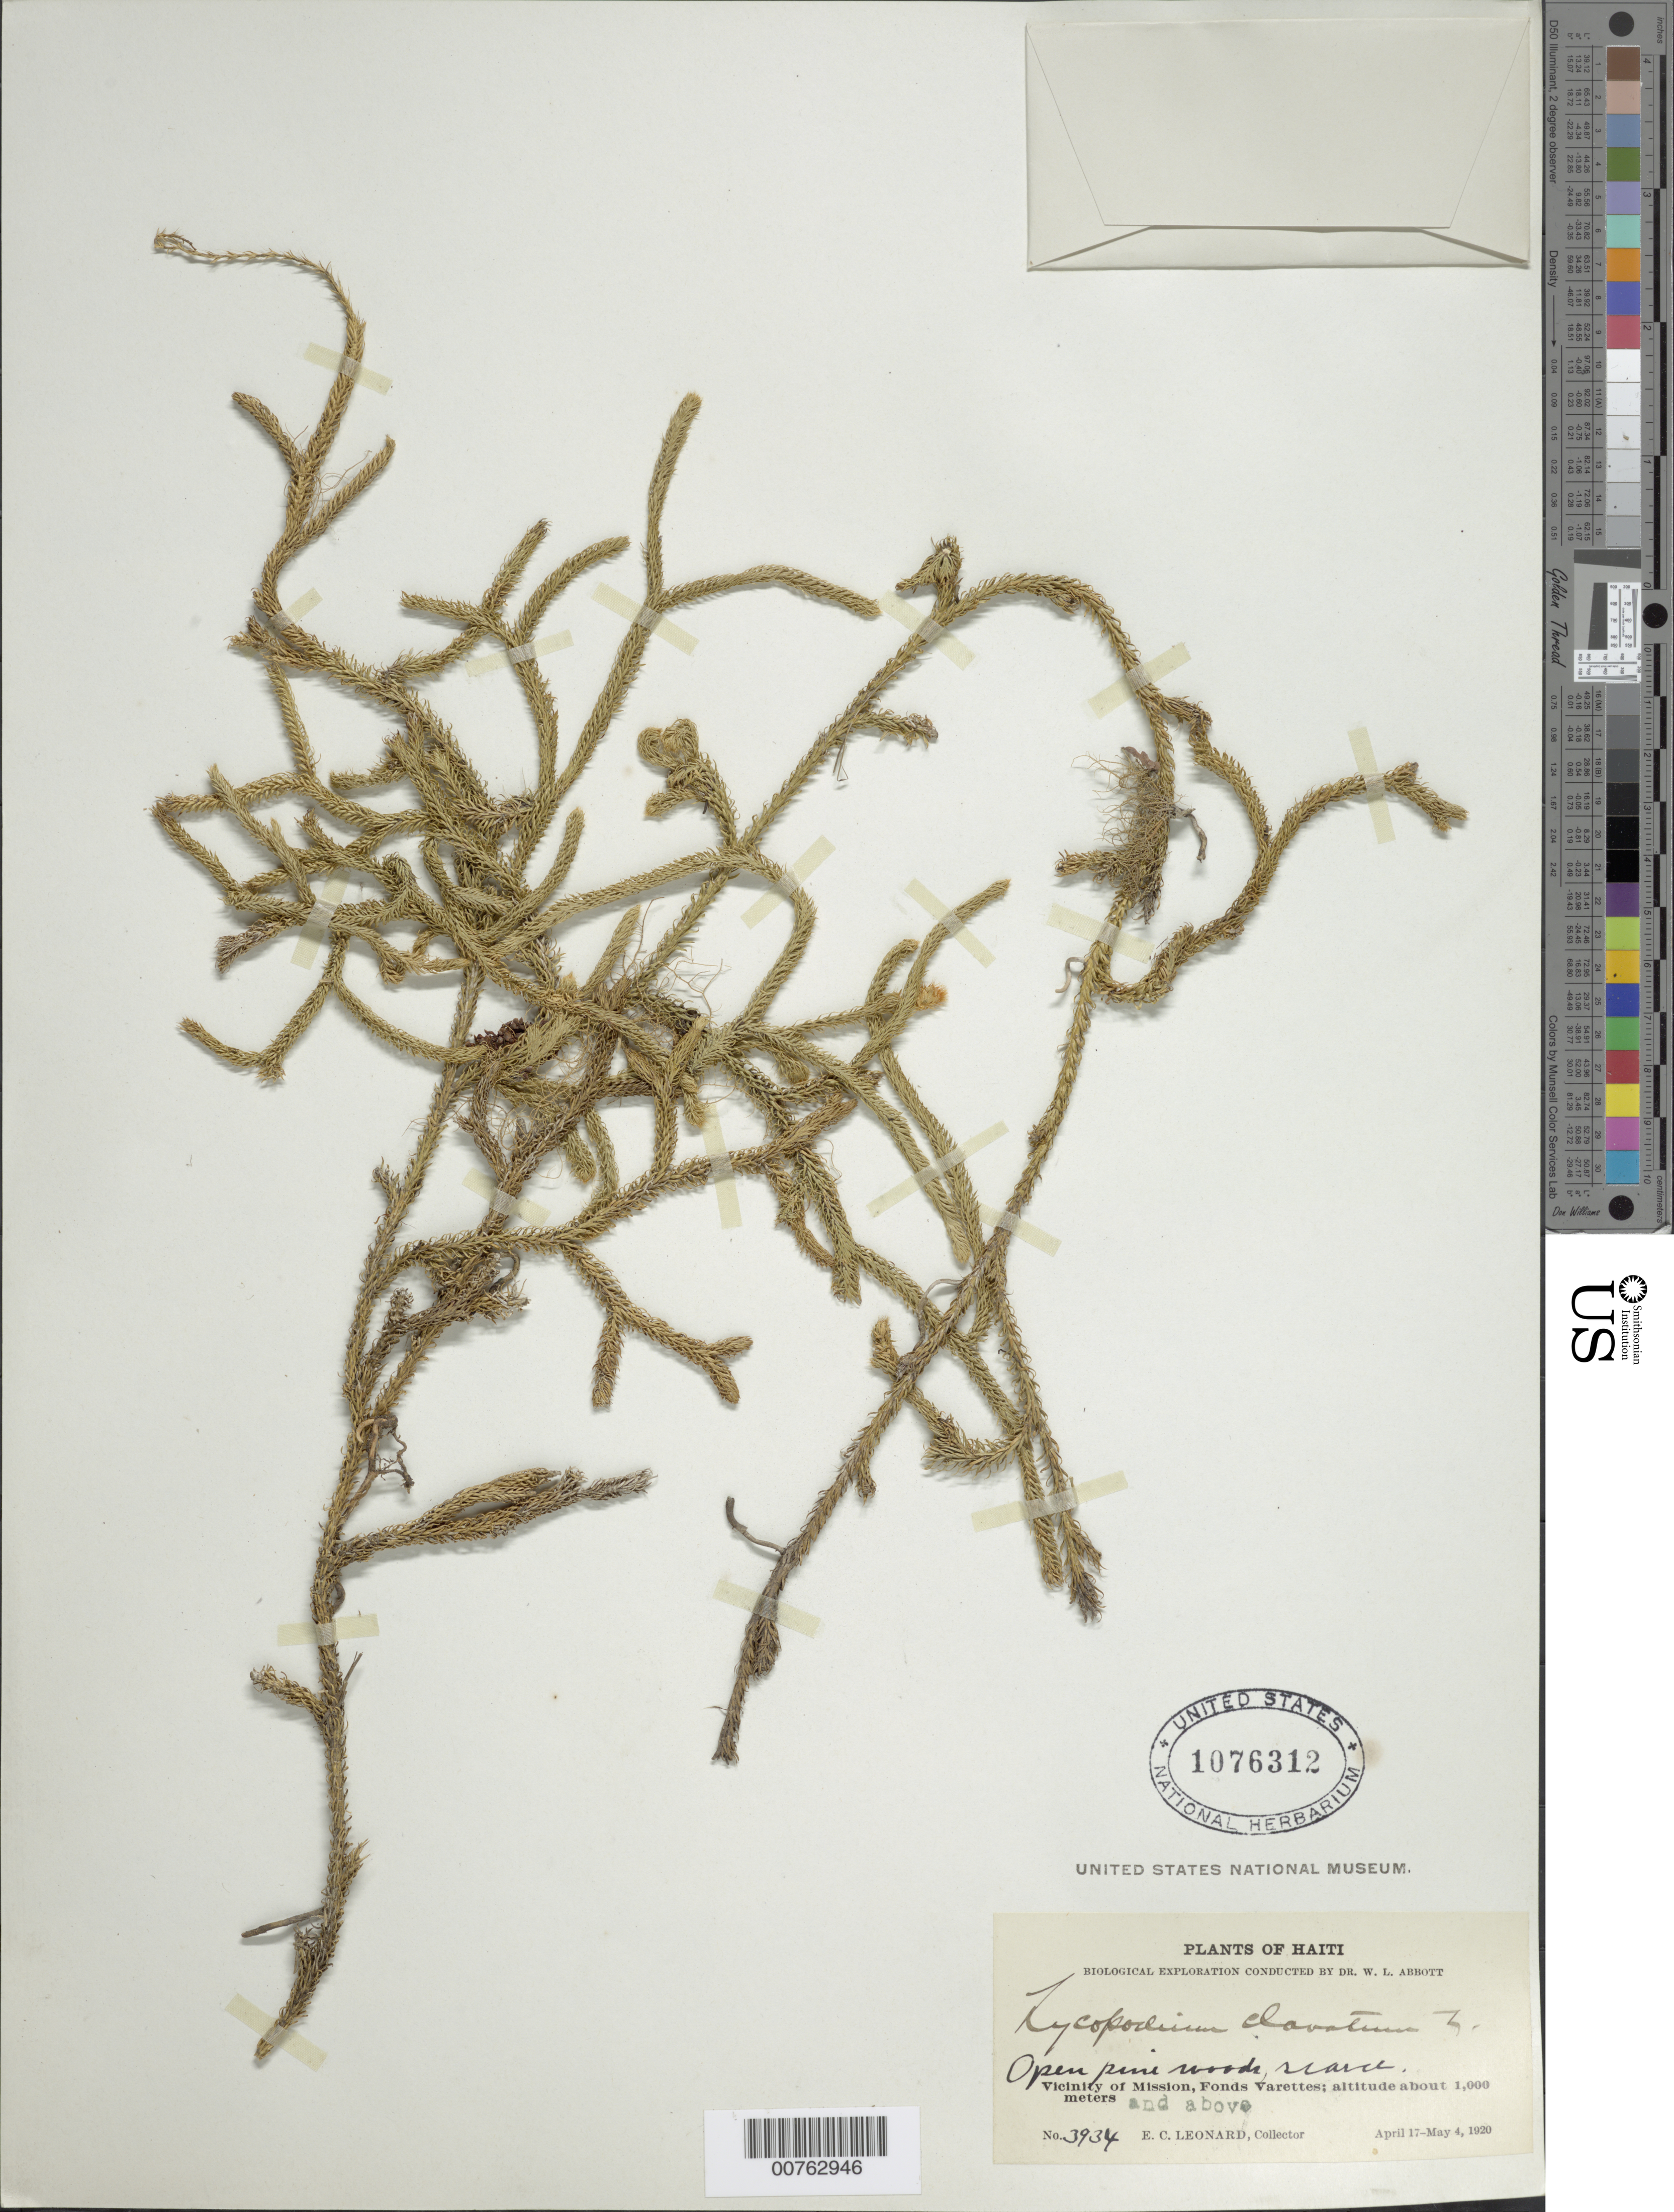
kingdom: Plantae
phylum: Tracheophyta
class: Lycopodiopsida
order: Lycopodiales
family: Lycopodiaceae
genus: Lycopodium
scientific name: Lycopodium clavatum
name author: L.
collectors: E. C. Leonard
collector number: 3934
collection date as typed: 17 Apr 1920 to 04 May 1920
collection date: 1920-04-17/1920-05-04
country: Haiti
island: Hispaniola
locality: Vicinity of Mission Fonds Varettes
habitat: Open pine woods, scarce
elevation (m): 10000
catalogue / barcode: US 1076312